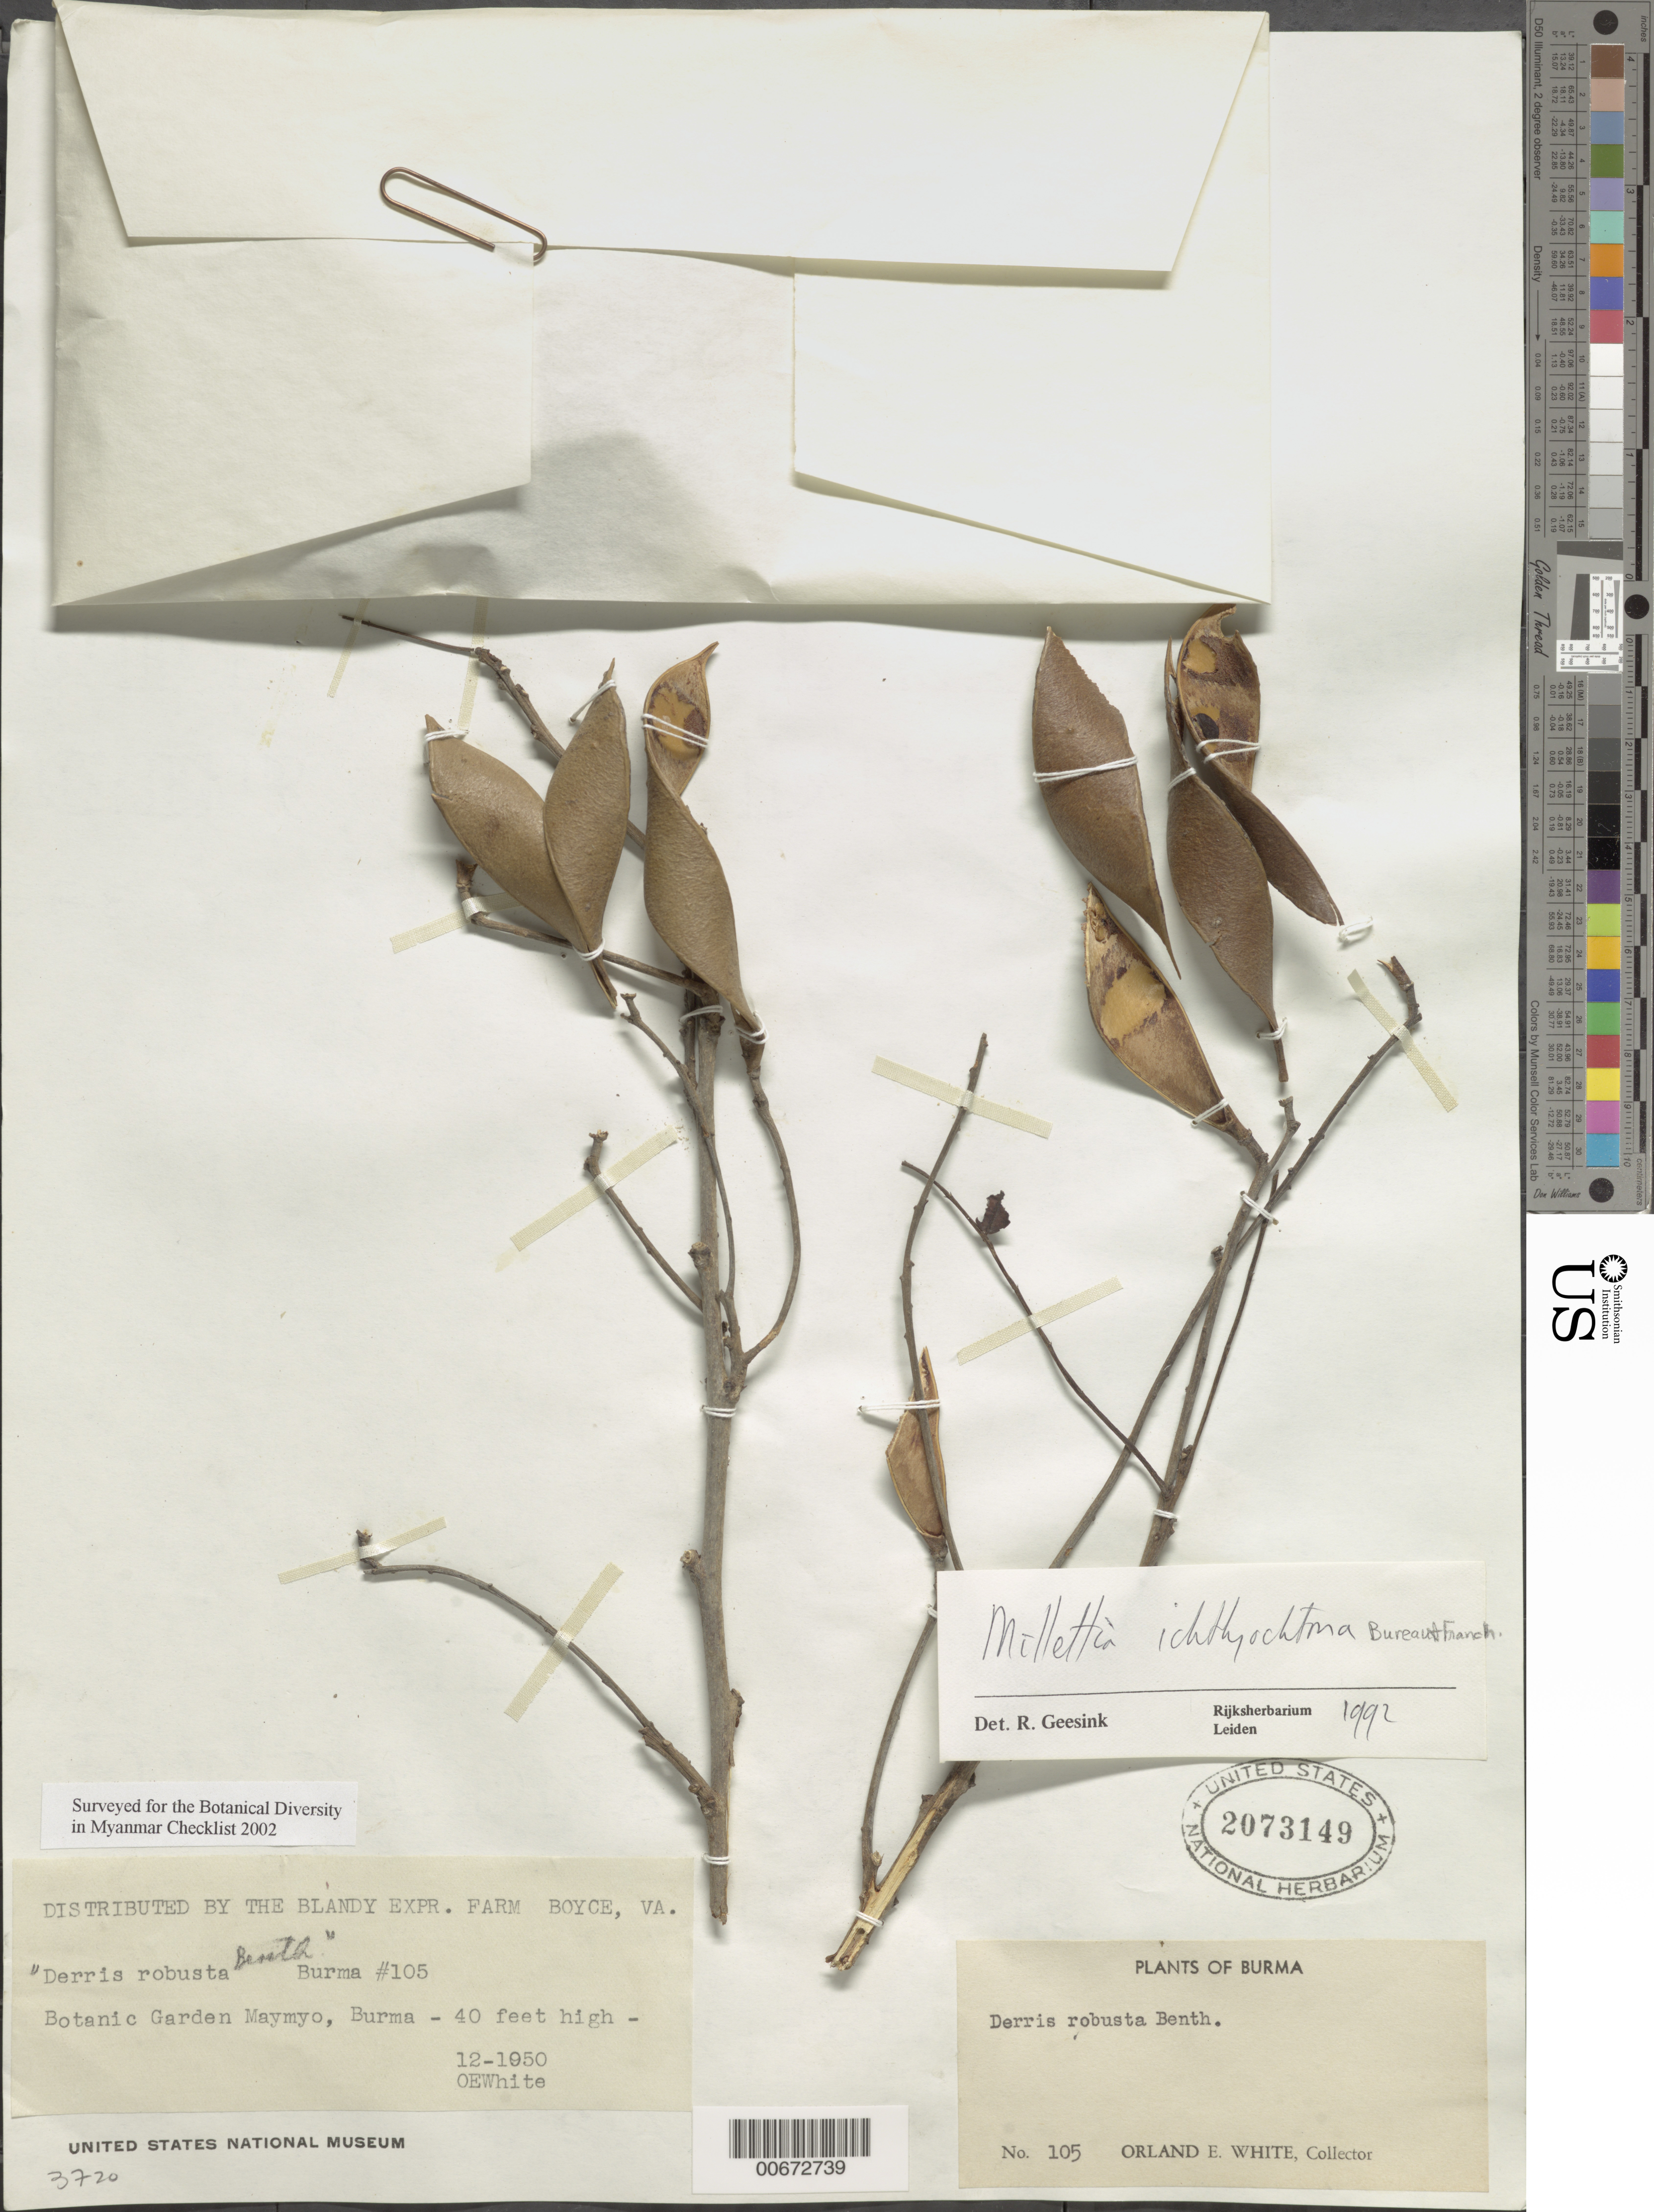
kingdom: Plantae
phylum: Tracheophyta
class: Magnoliopsida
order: Fabales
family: Fabaceae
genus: Huchimingia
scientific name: Huchimingia ichthyochotona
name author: (Drake) Z.Q. Song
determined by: Strong, Mark T., (BOT), Smithsonian Institution - National Museum of Natural History (UNITED STATES)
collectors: O. E. White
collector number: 105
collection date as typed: Dec 1950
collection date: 1950-12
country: Myanmar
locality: Natl. Bot. Garden, Maymyo.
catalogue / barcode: US 2073149